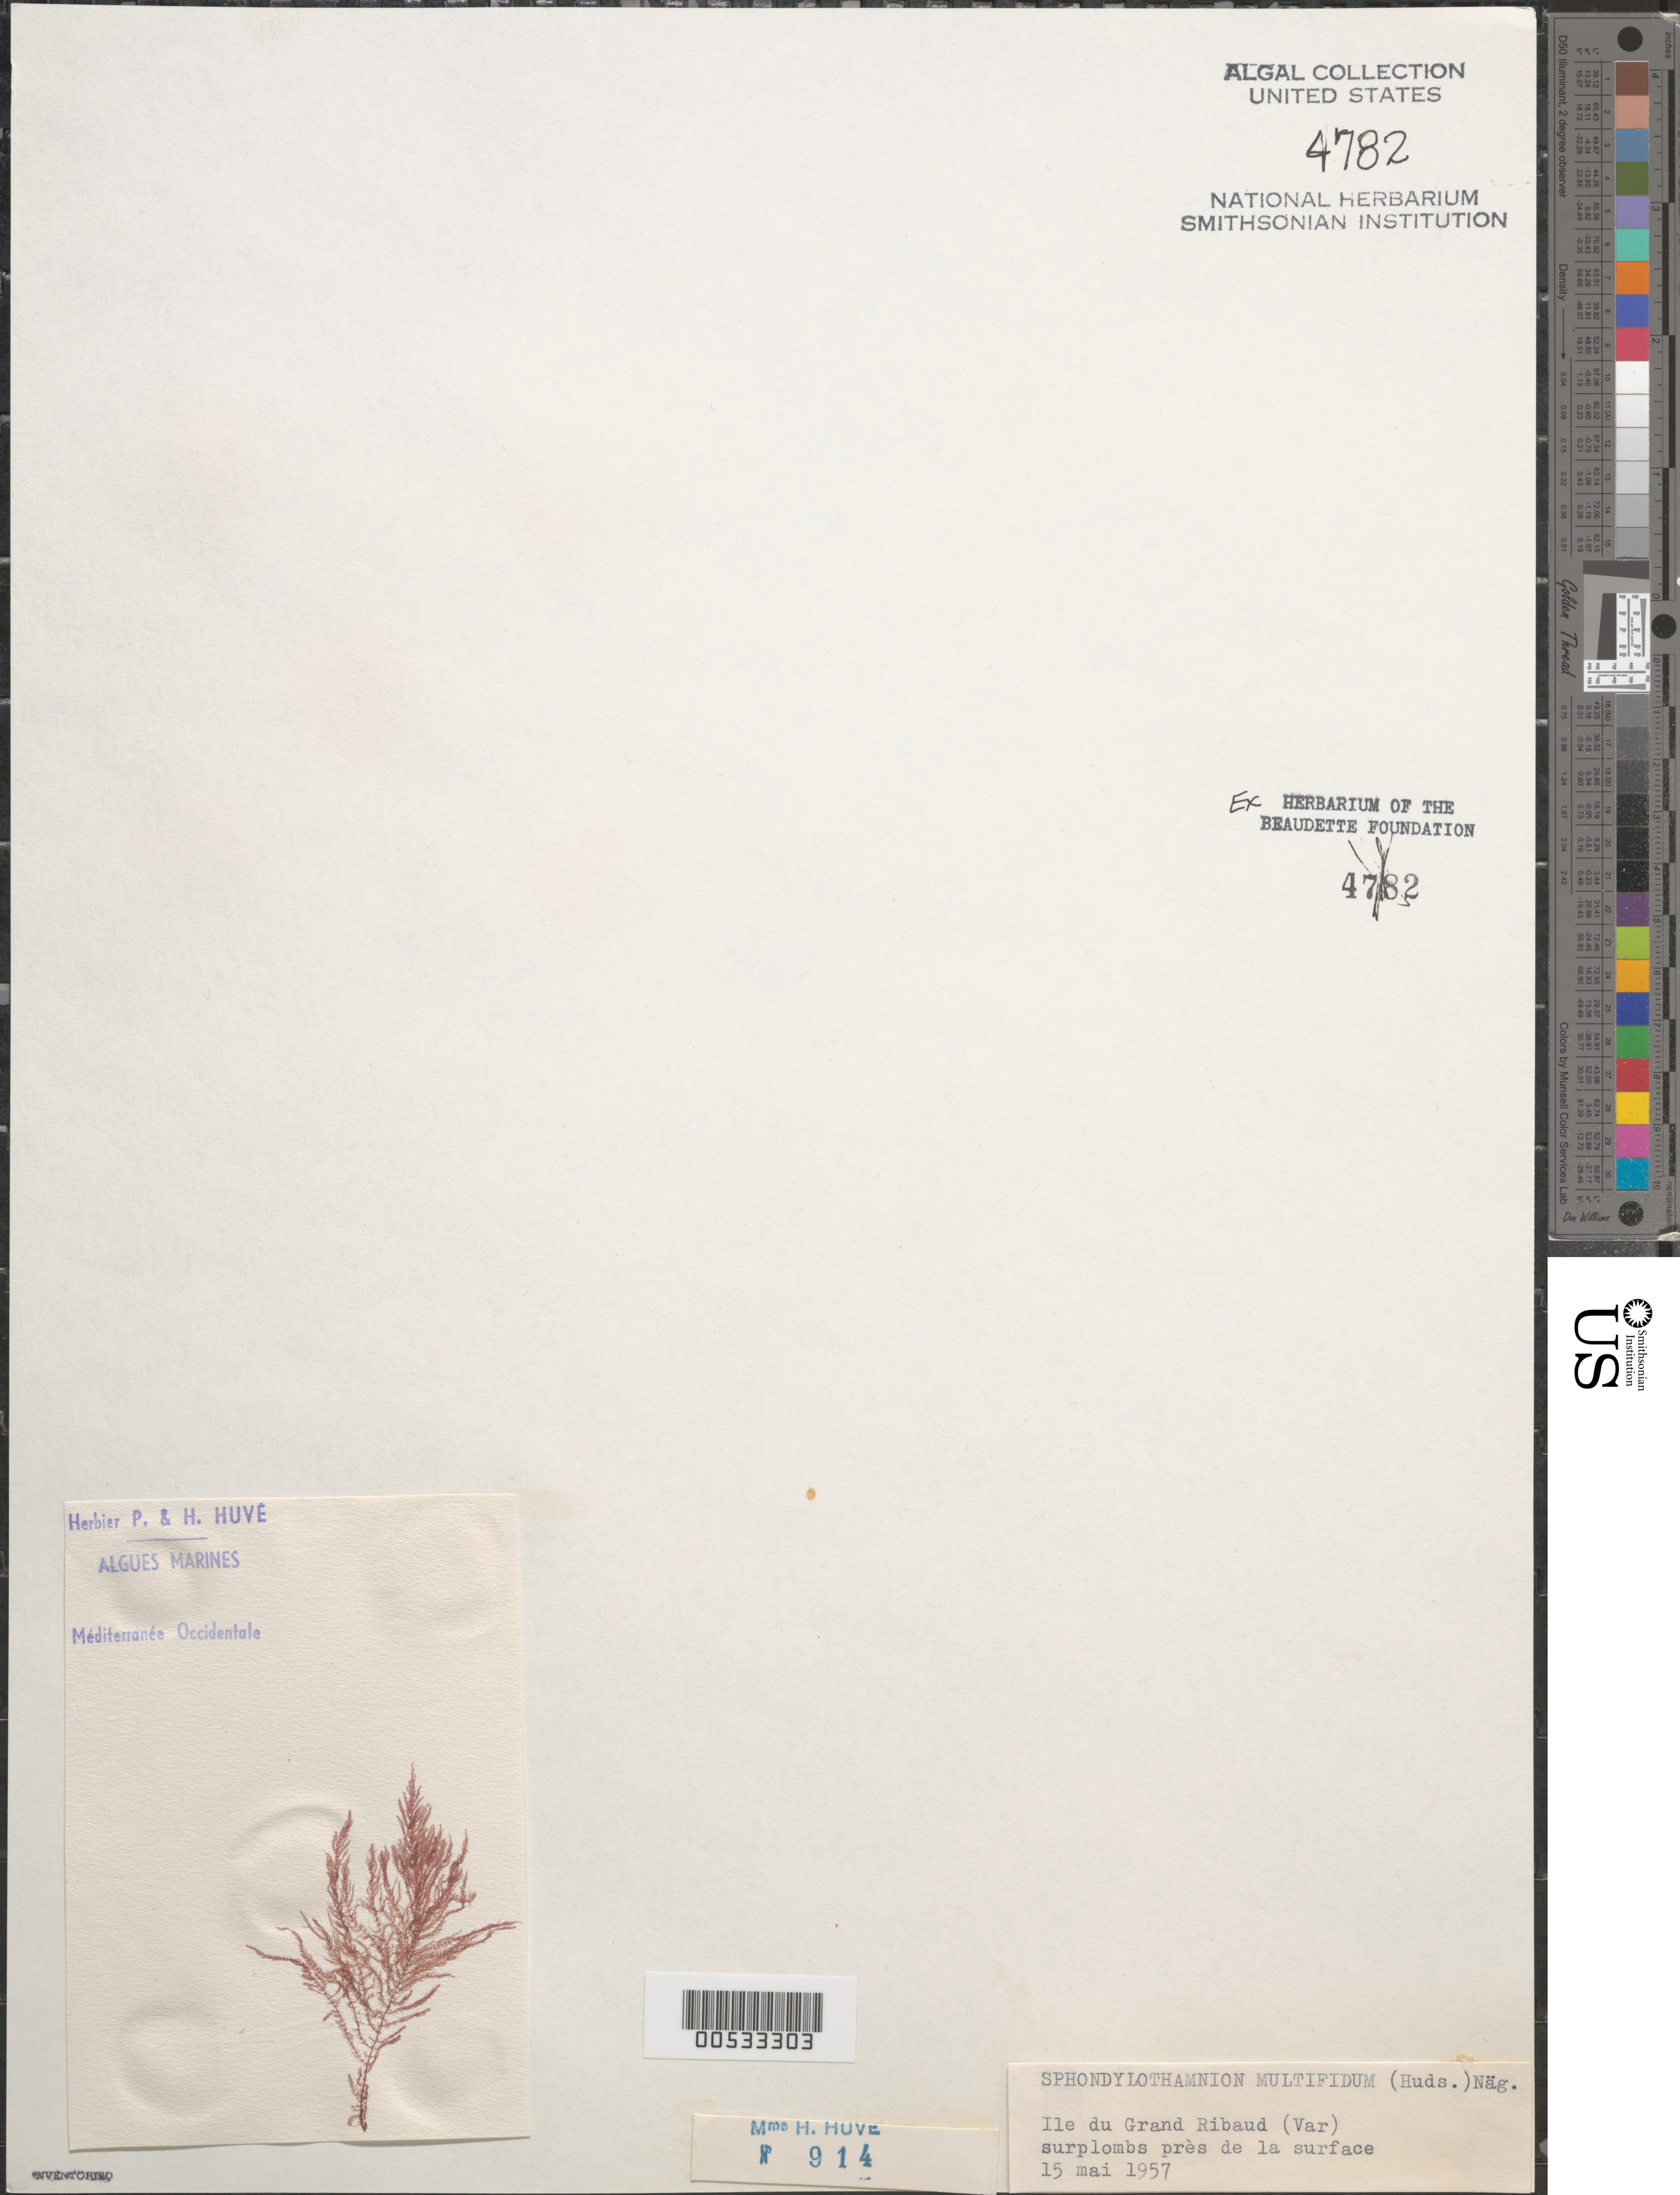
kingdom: Plantae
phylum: Rhodophyta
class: Florideophyceae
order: Ceramiales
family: Wrangeliaceae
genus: Sphondylothamnion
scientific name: Sphondylothamnion multifidum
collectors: H. Huvé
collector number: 914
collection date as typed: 15 May 1957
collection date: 1957-05-15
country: France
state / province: Provence-Alpes-Côte d'Azur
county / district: Var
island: Ile du Grand Ribaud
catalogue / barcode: US 4782